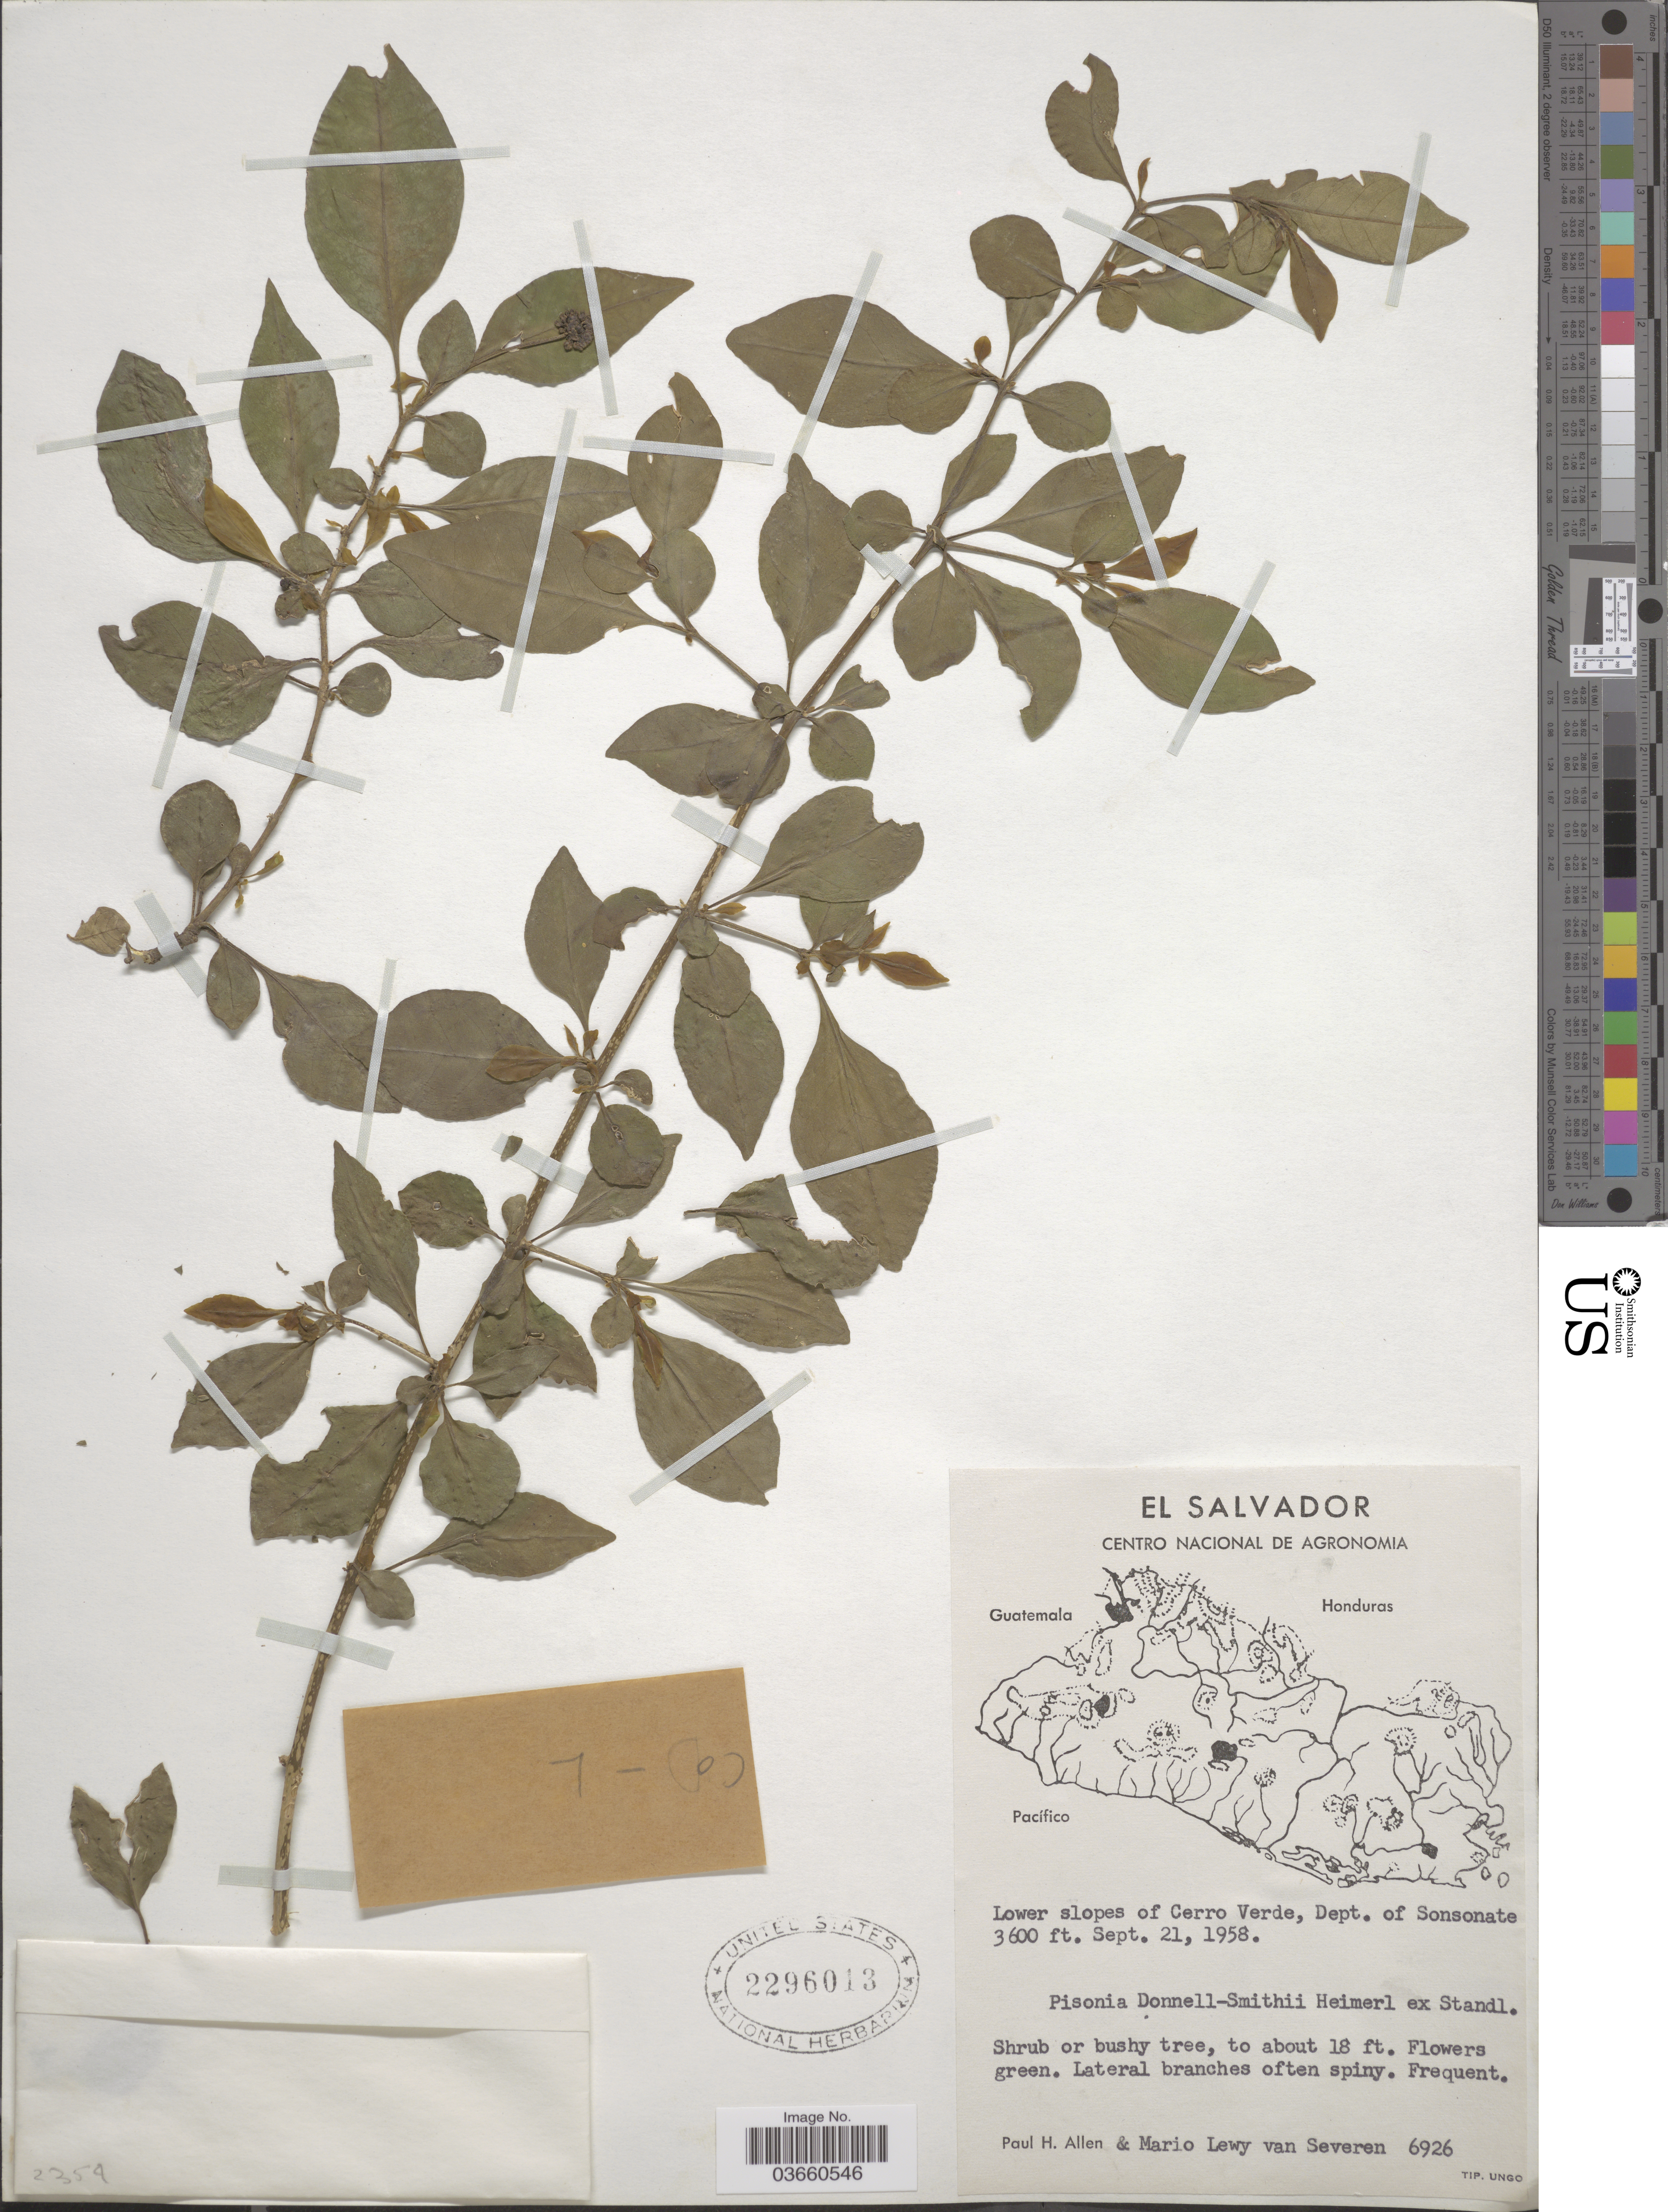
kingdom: Plantae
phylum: Tracheophyta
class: Magnoliopsida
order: Caryophyllales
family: Nyctaginaceae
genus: Pisonia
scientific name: Pisonia donnellsmithii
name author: Heimerl in Standl.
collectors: P. H. Allen & M. Van Severen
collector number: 6926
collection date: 1958-09-21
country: El Salvador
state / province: Sonsonate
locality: Lower slopes of Cerro Verde, Dept. of Sonsonate.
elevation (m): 1097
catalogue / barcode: US 2296013